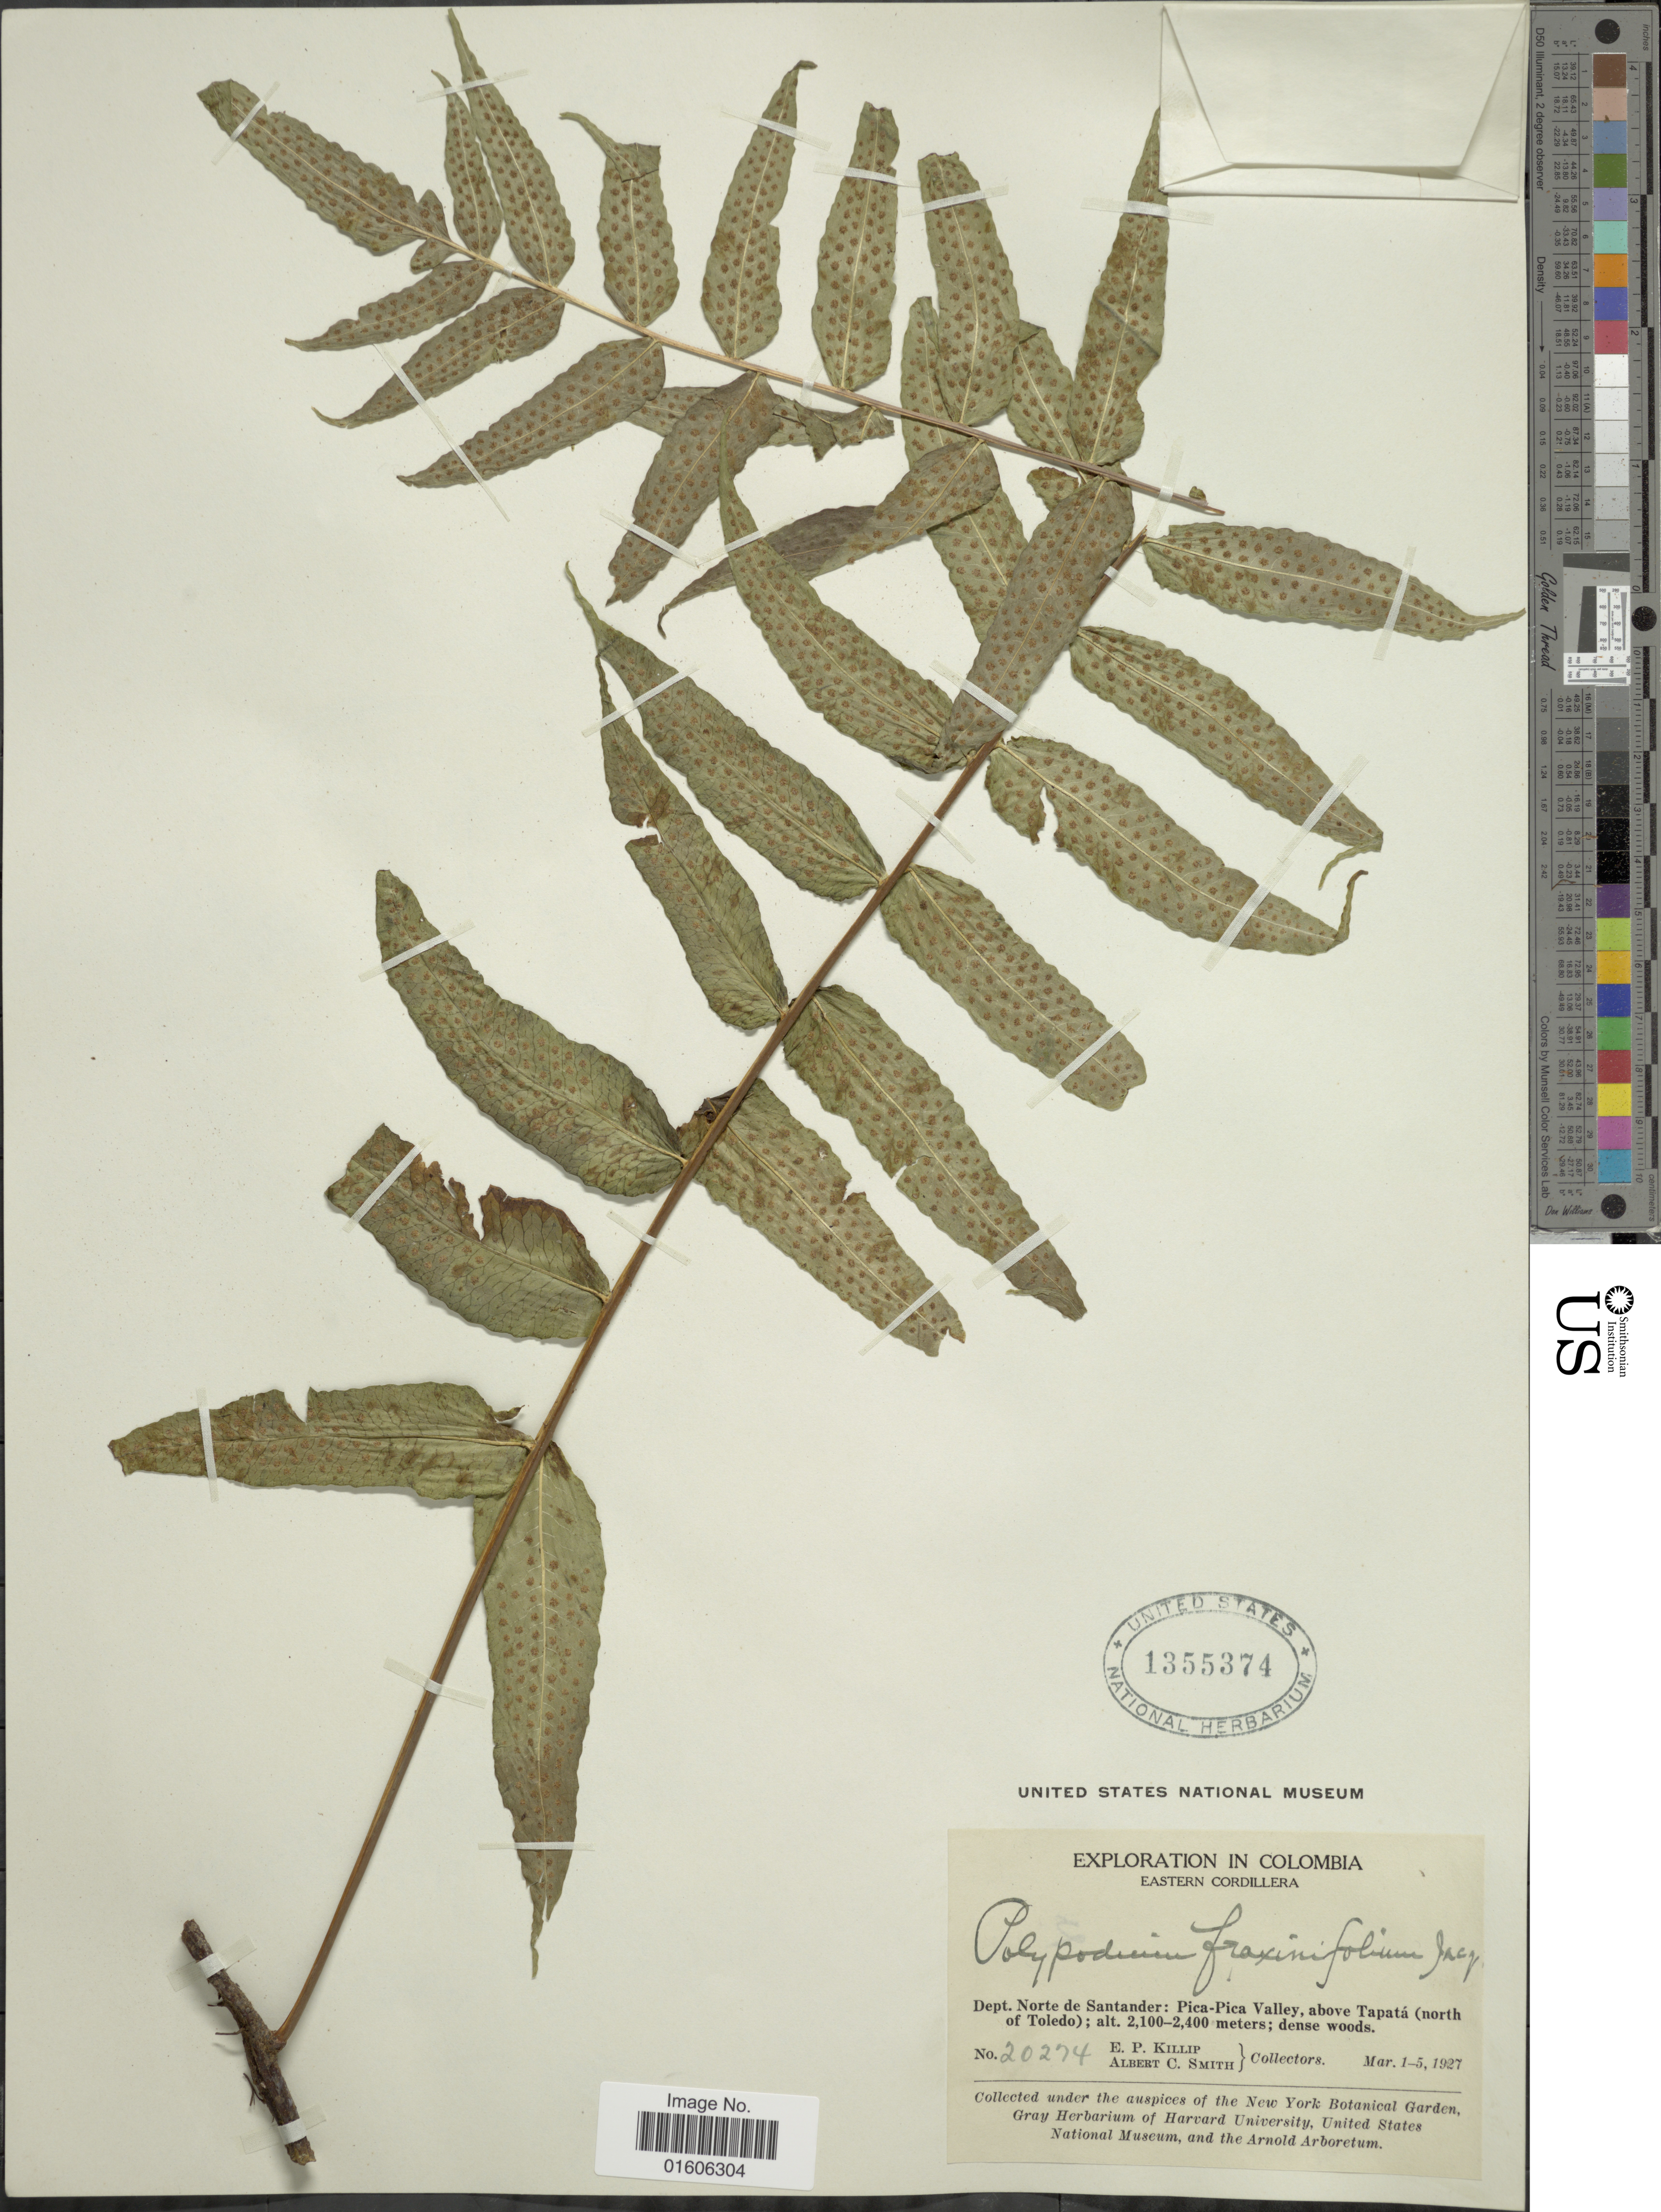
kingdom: Plantae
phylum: Tracheophyta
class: Polypodiopsida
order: Polypodiales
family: Polypodiaceae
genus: Serpocaulon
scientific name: Serpocaulon fraxinifolium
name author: (Jacq.) A.R. Sm.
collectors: E. P. Killip & A. C. Smith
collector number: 20274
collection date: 1927-03-01/1927-03-05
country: Colombia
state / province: Norte de Santander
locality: Eastern Cordillera. Dept. Norte de Santander: Pica-Pica Valley, above Tapatá (north of Toledo).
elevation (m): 2100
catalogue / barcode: US 1355374